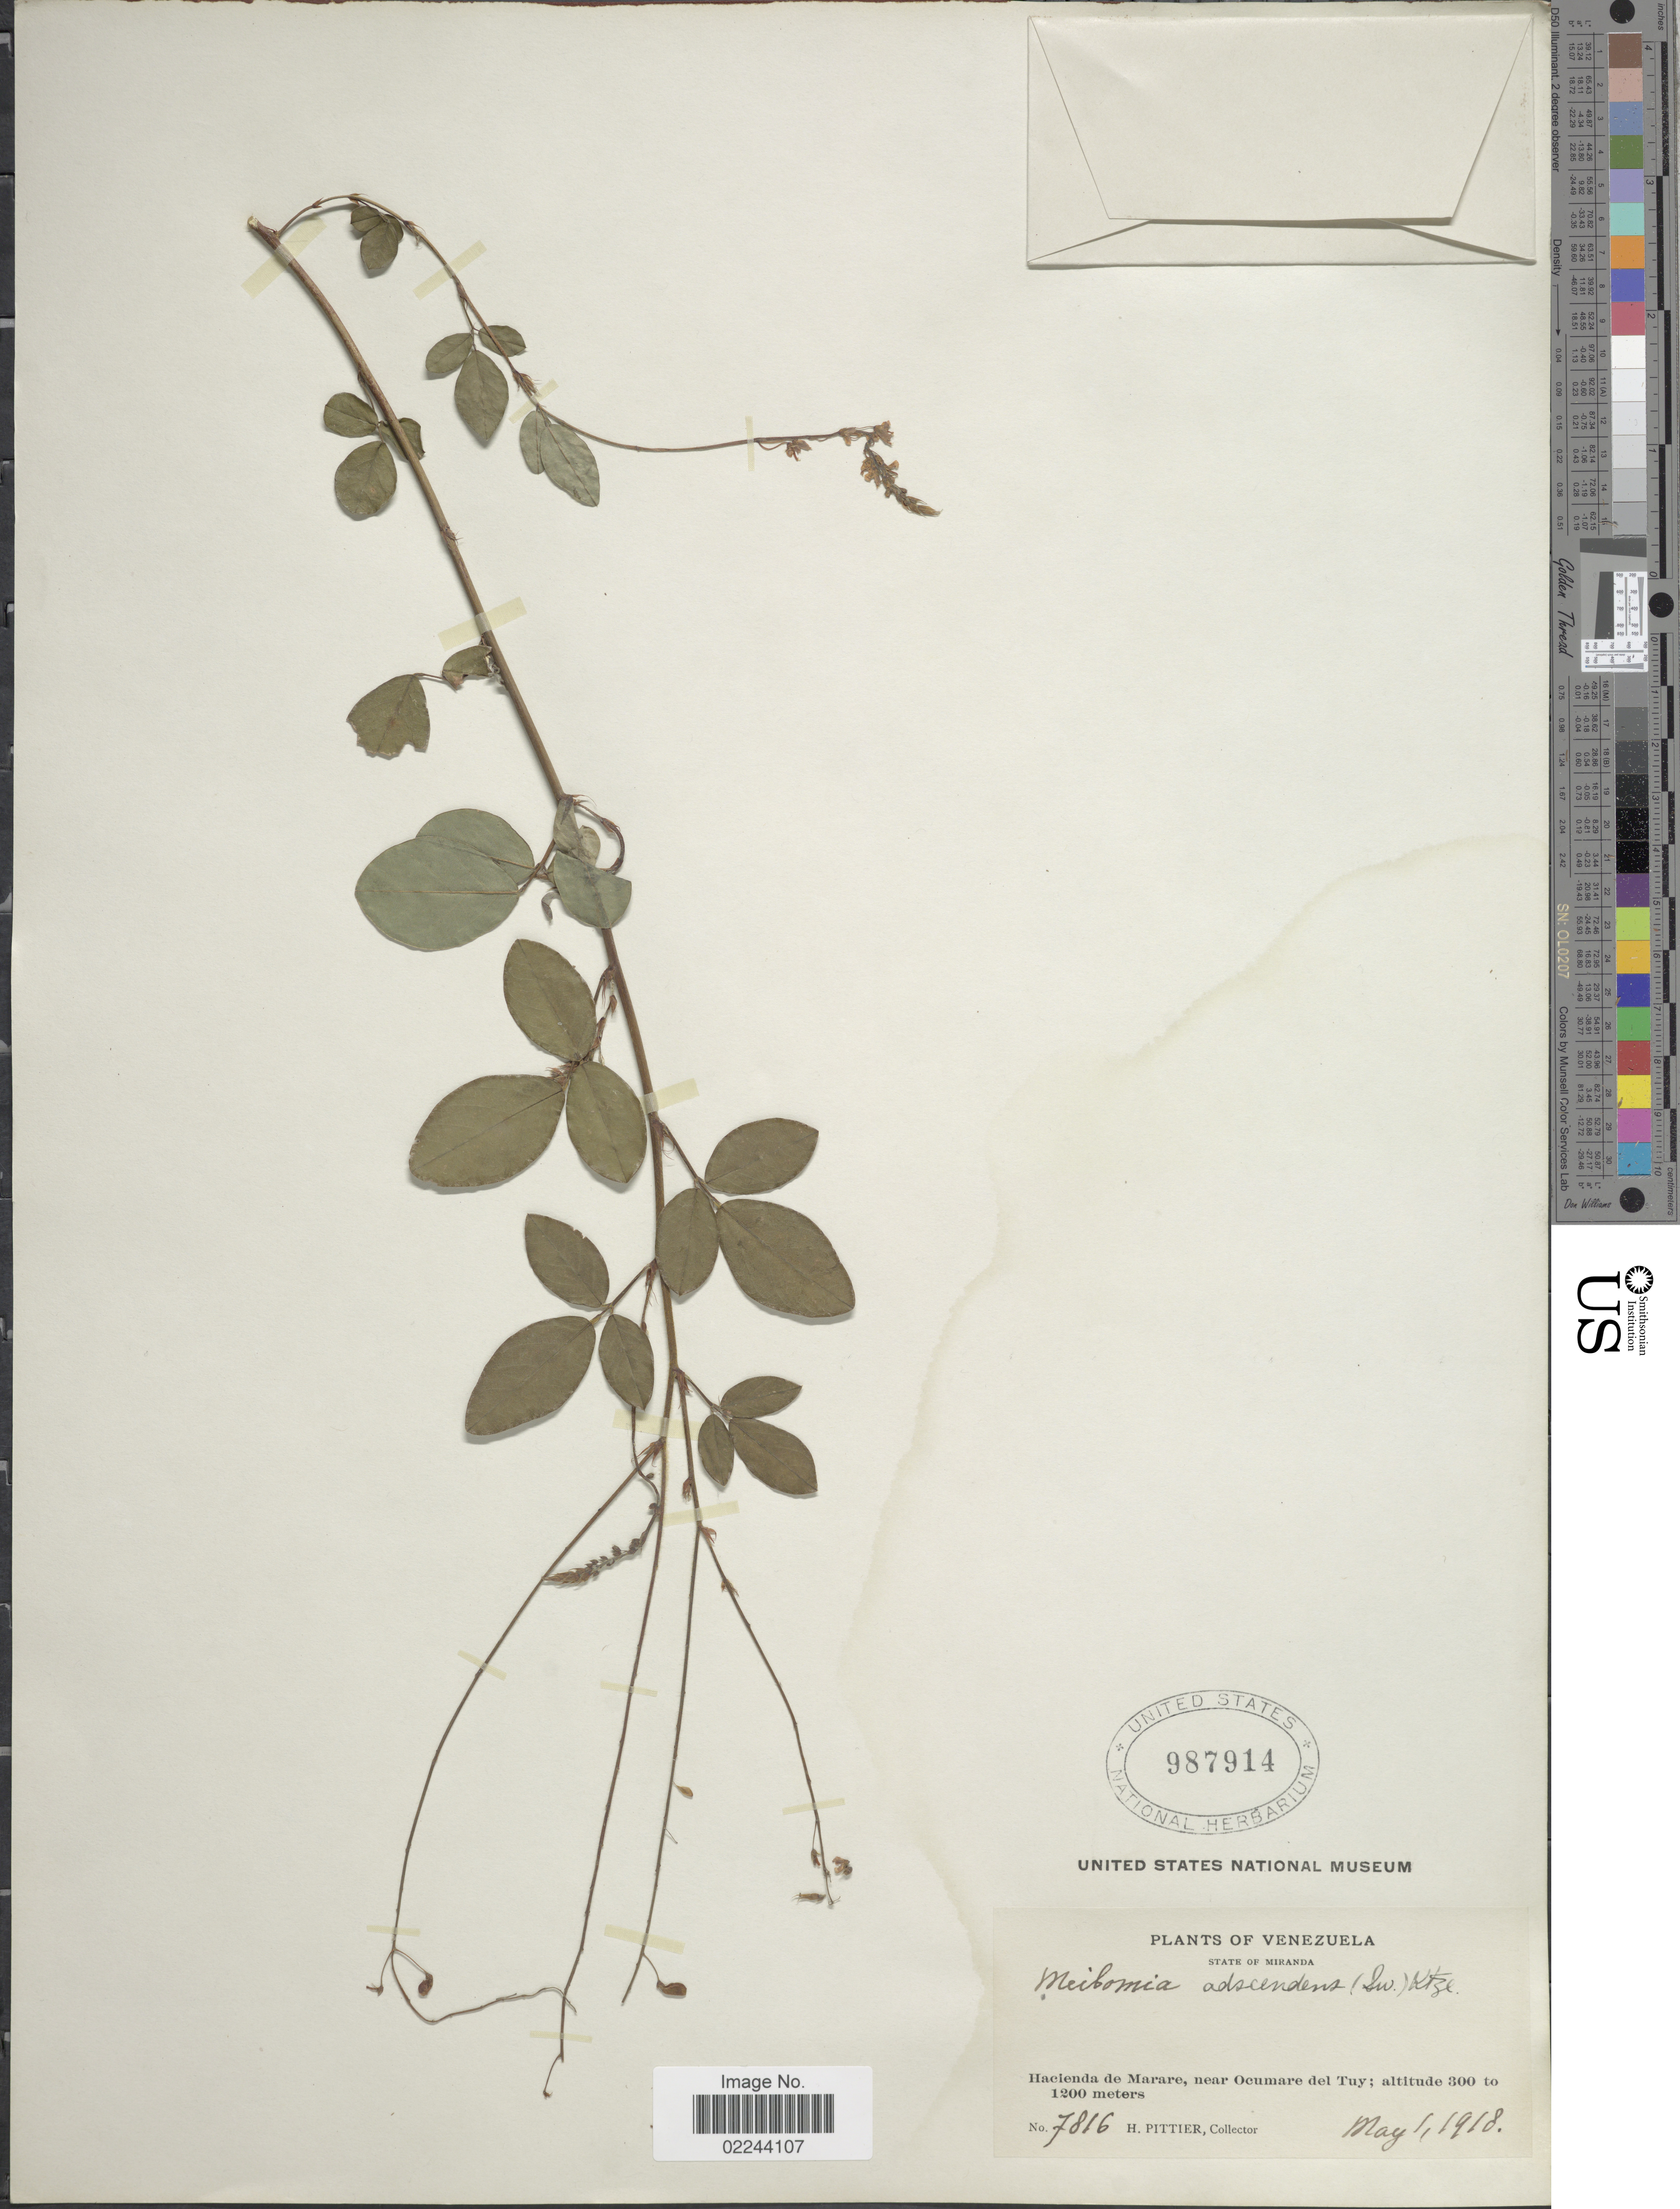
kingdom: Plantae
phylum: Tracheophyta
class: Magnoliopsida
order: Fabales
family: Fabaceae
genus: Grona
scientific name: Grona adscendens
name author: (Sw.) H. Ohashi & K. Ohashi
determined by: Strong, Mark T., (BOT), Smithsonian Institution - National Museum of Natural History (UNITED STATES)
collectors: H. F. Pittier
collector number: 7816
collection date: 1918-05-01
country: Venezuela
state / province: Miranda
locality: Hacienda de Marare, near Ocumare del Tuy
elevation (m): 300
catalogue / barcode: US 987914